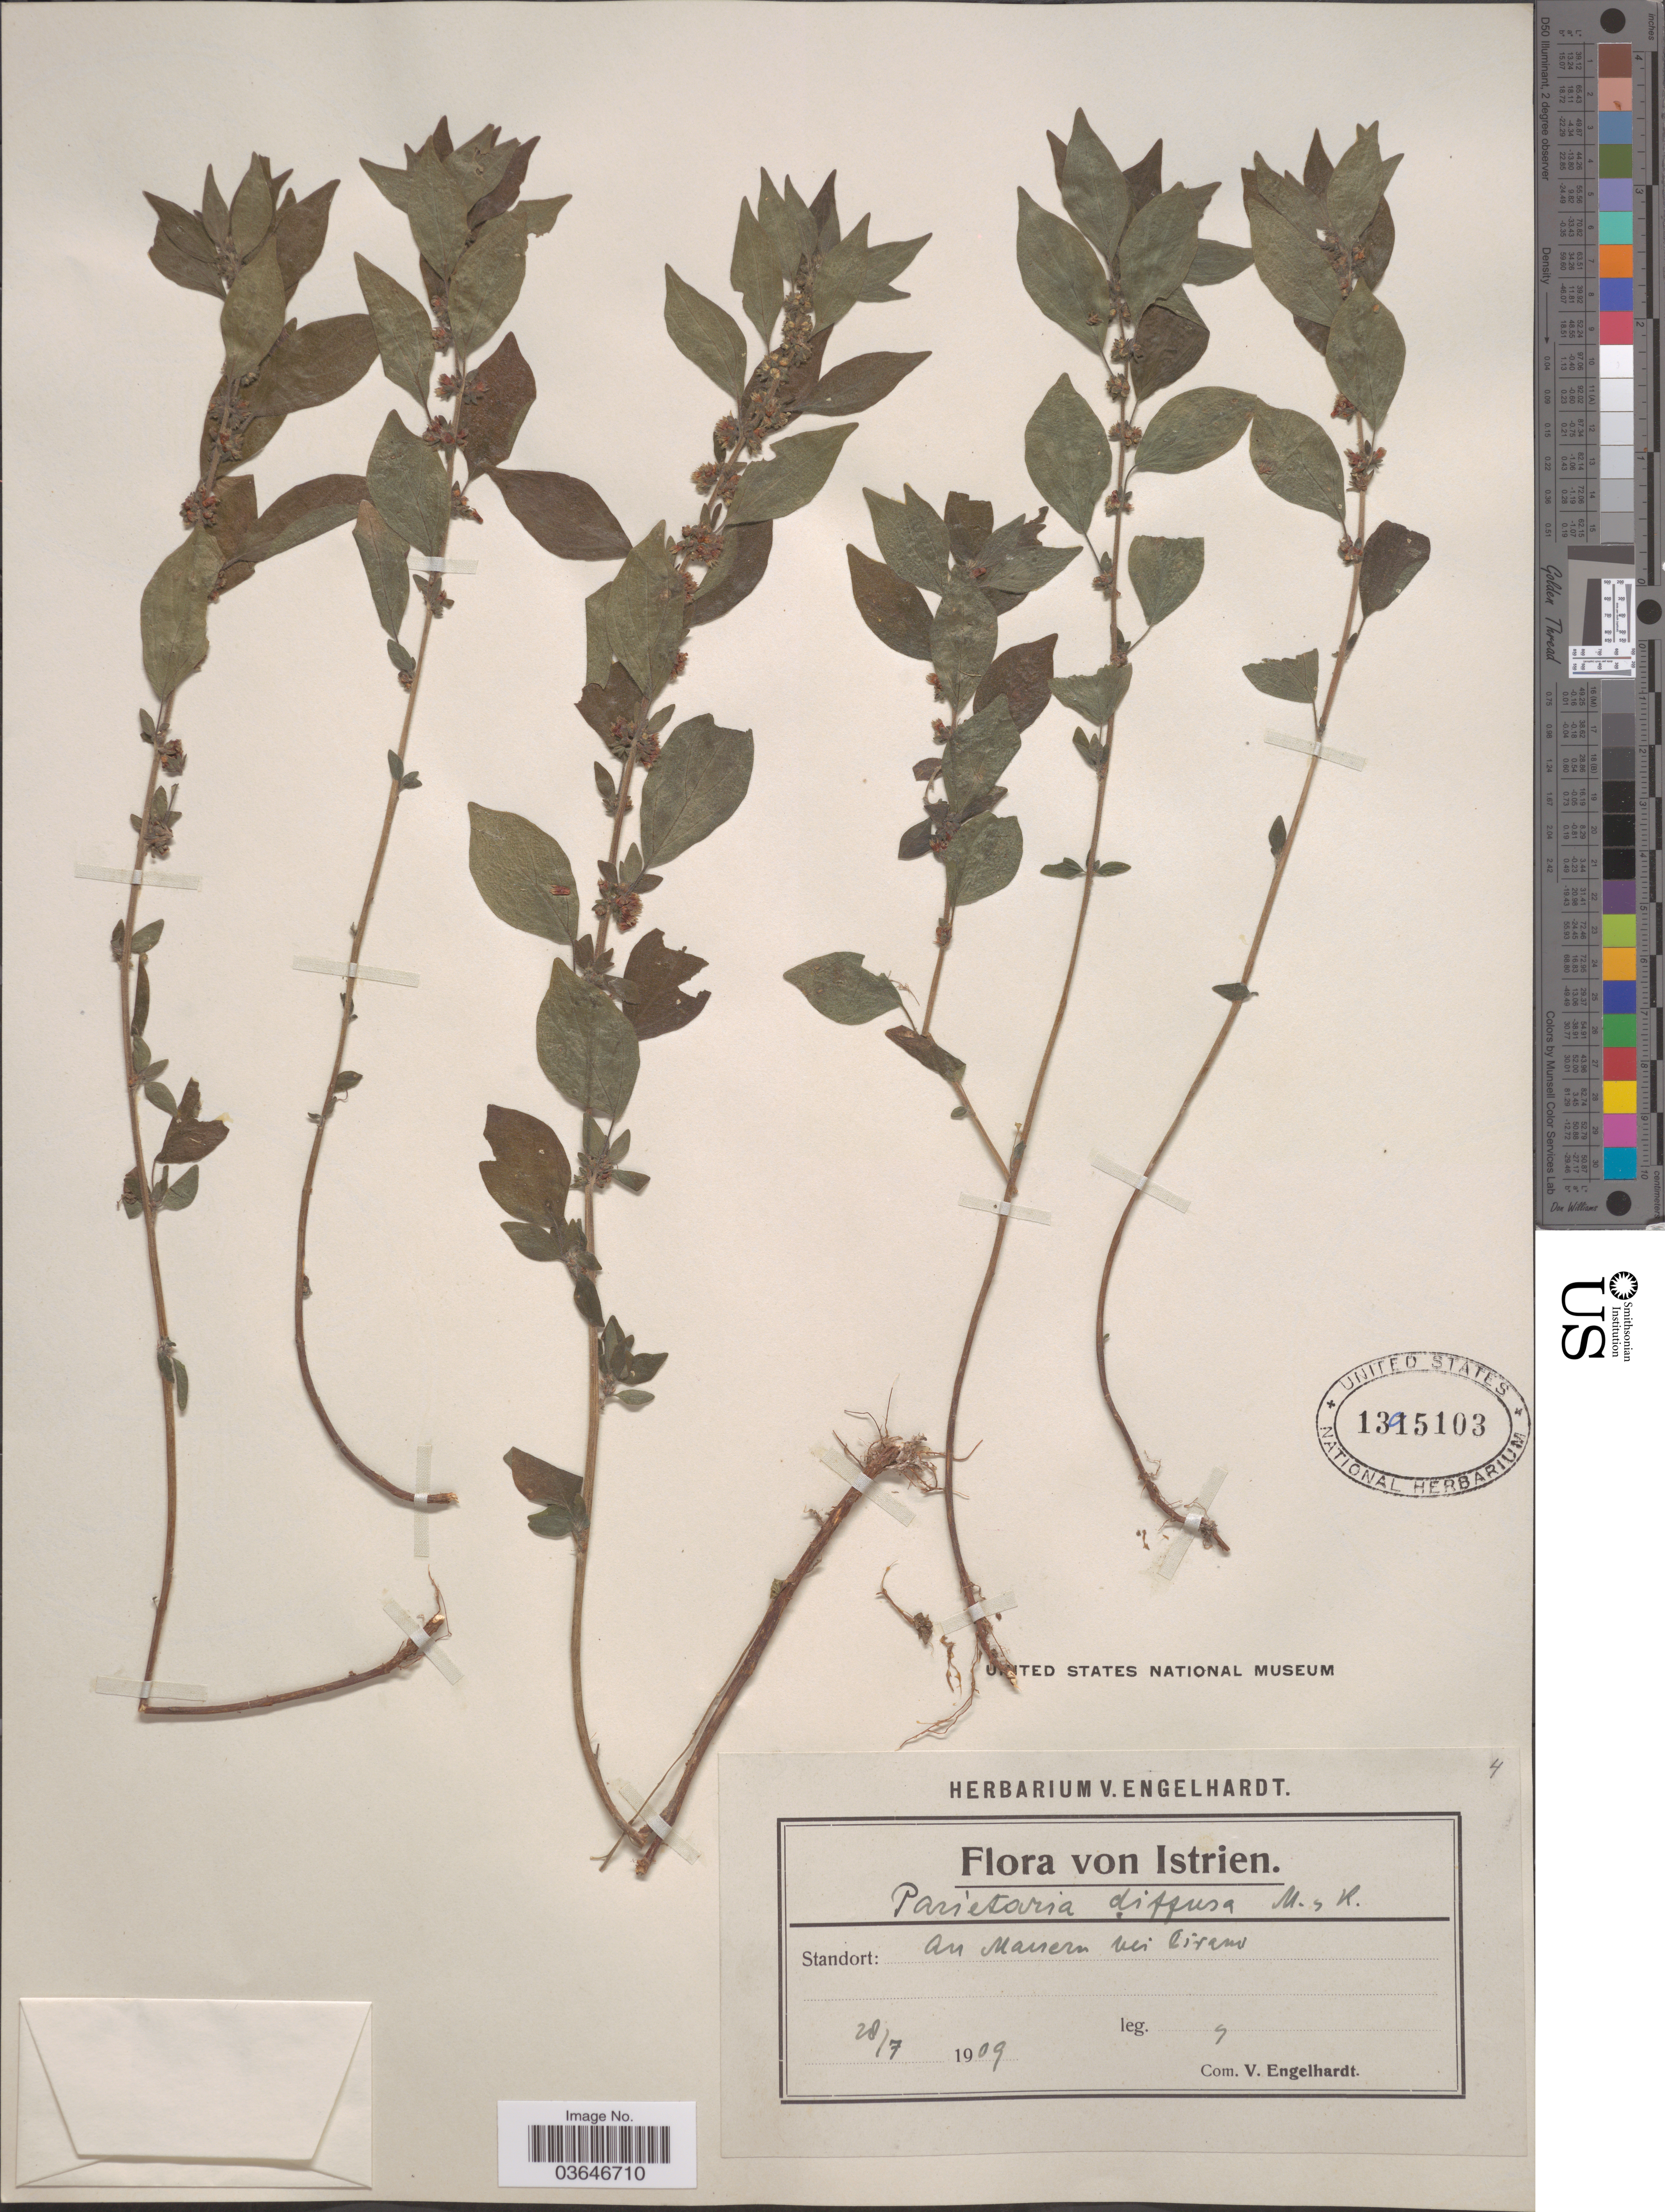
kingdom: Plantae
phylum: Tracheophyta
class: Magnoliopsida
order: Rosales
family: Urticaceae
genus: Parietaria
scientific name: Parietaria diffusa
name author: Mert. ex W.D.J. Koch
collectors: V. Engelhardt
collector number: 4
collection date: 1909-07-28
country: Croatia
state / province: Istria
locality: Au [interpreted] Mauern bei Rivam [interpreted].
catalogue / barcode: US 1395103